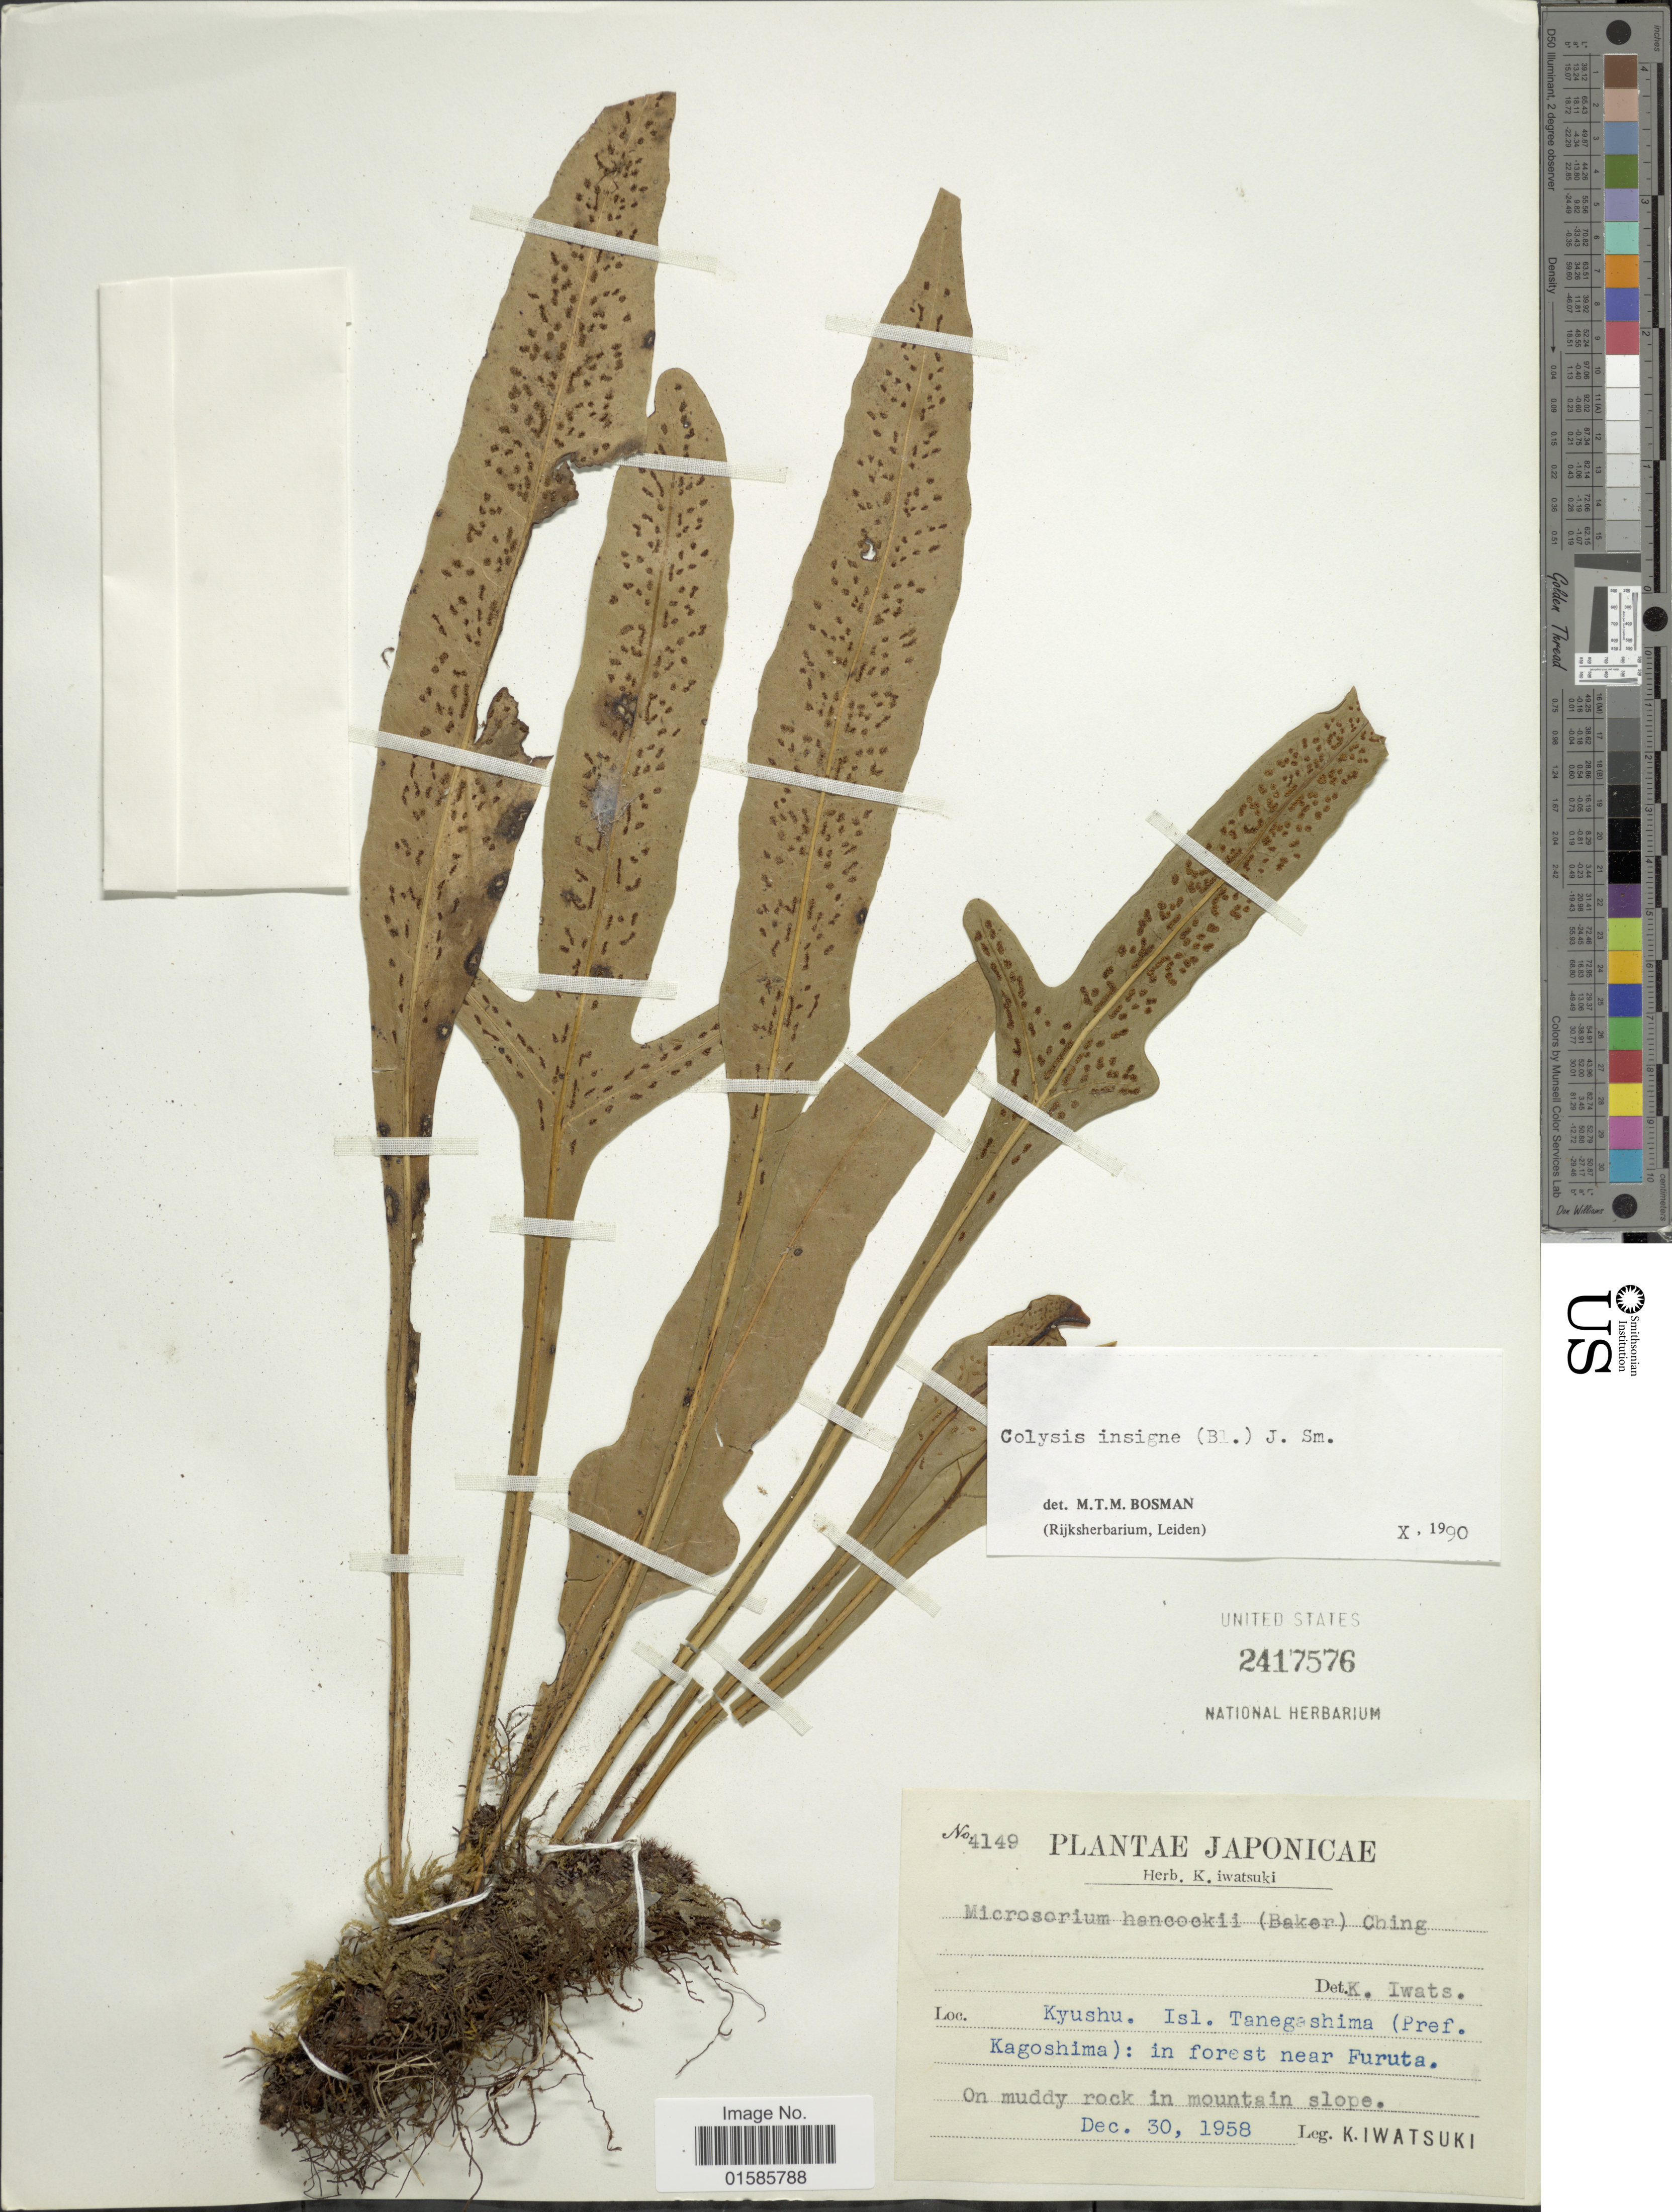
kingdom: Plantae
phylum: Tracheophyta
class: Polypodiopsida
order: Polypodiales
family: Polypodiaceae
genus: Microsorum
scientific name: Microsorum insigne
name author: (Blume) Copel.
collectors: K. Iwatsuki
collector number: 4149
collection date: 1958-12-30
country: Japan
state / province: Kagosima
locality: Kyushu Isl. Tanegashima (Pref. Kagoshima): in forest near Furuta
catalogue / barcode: US 2417576